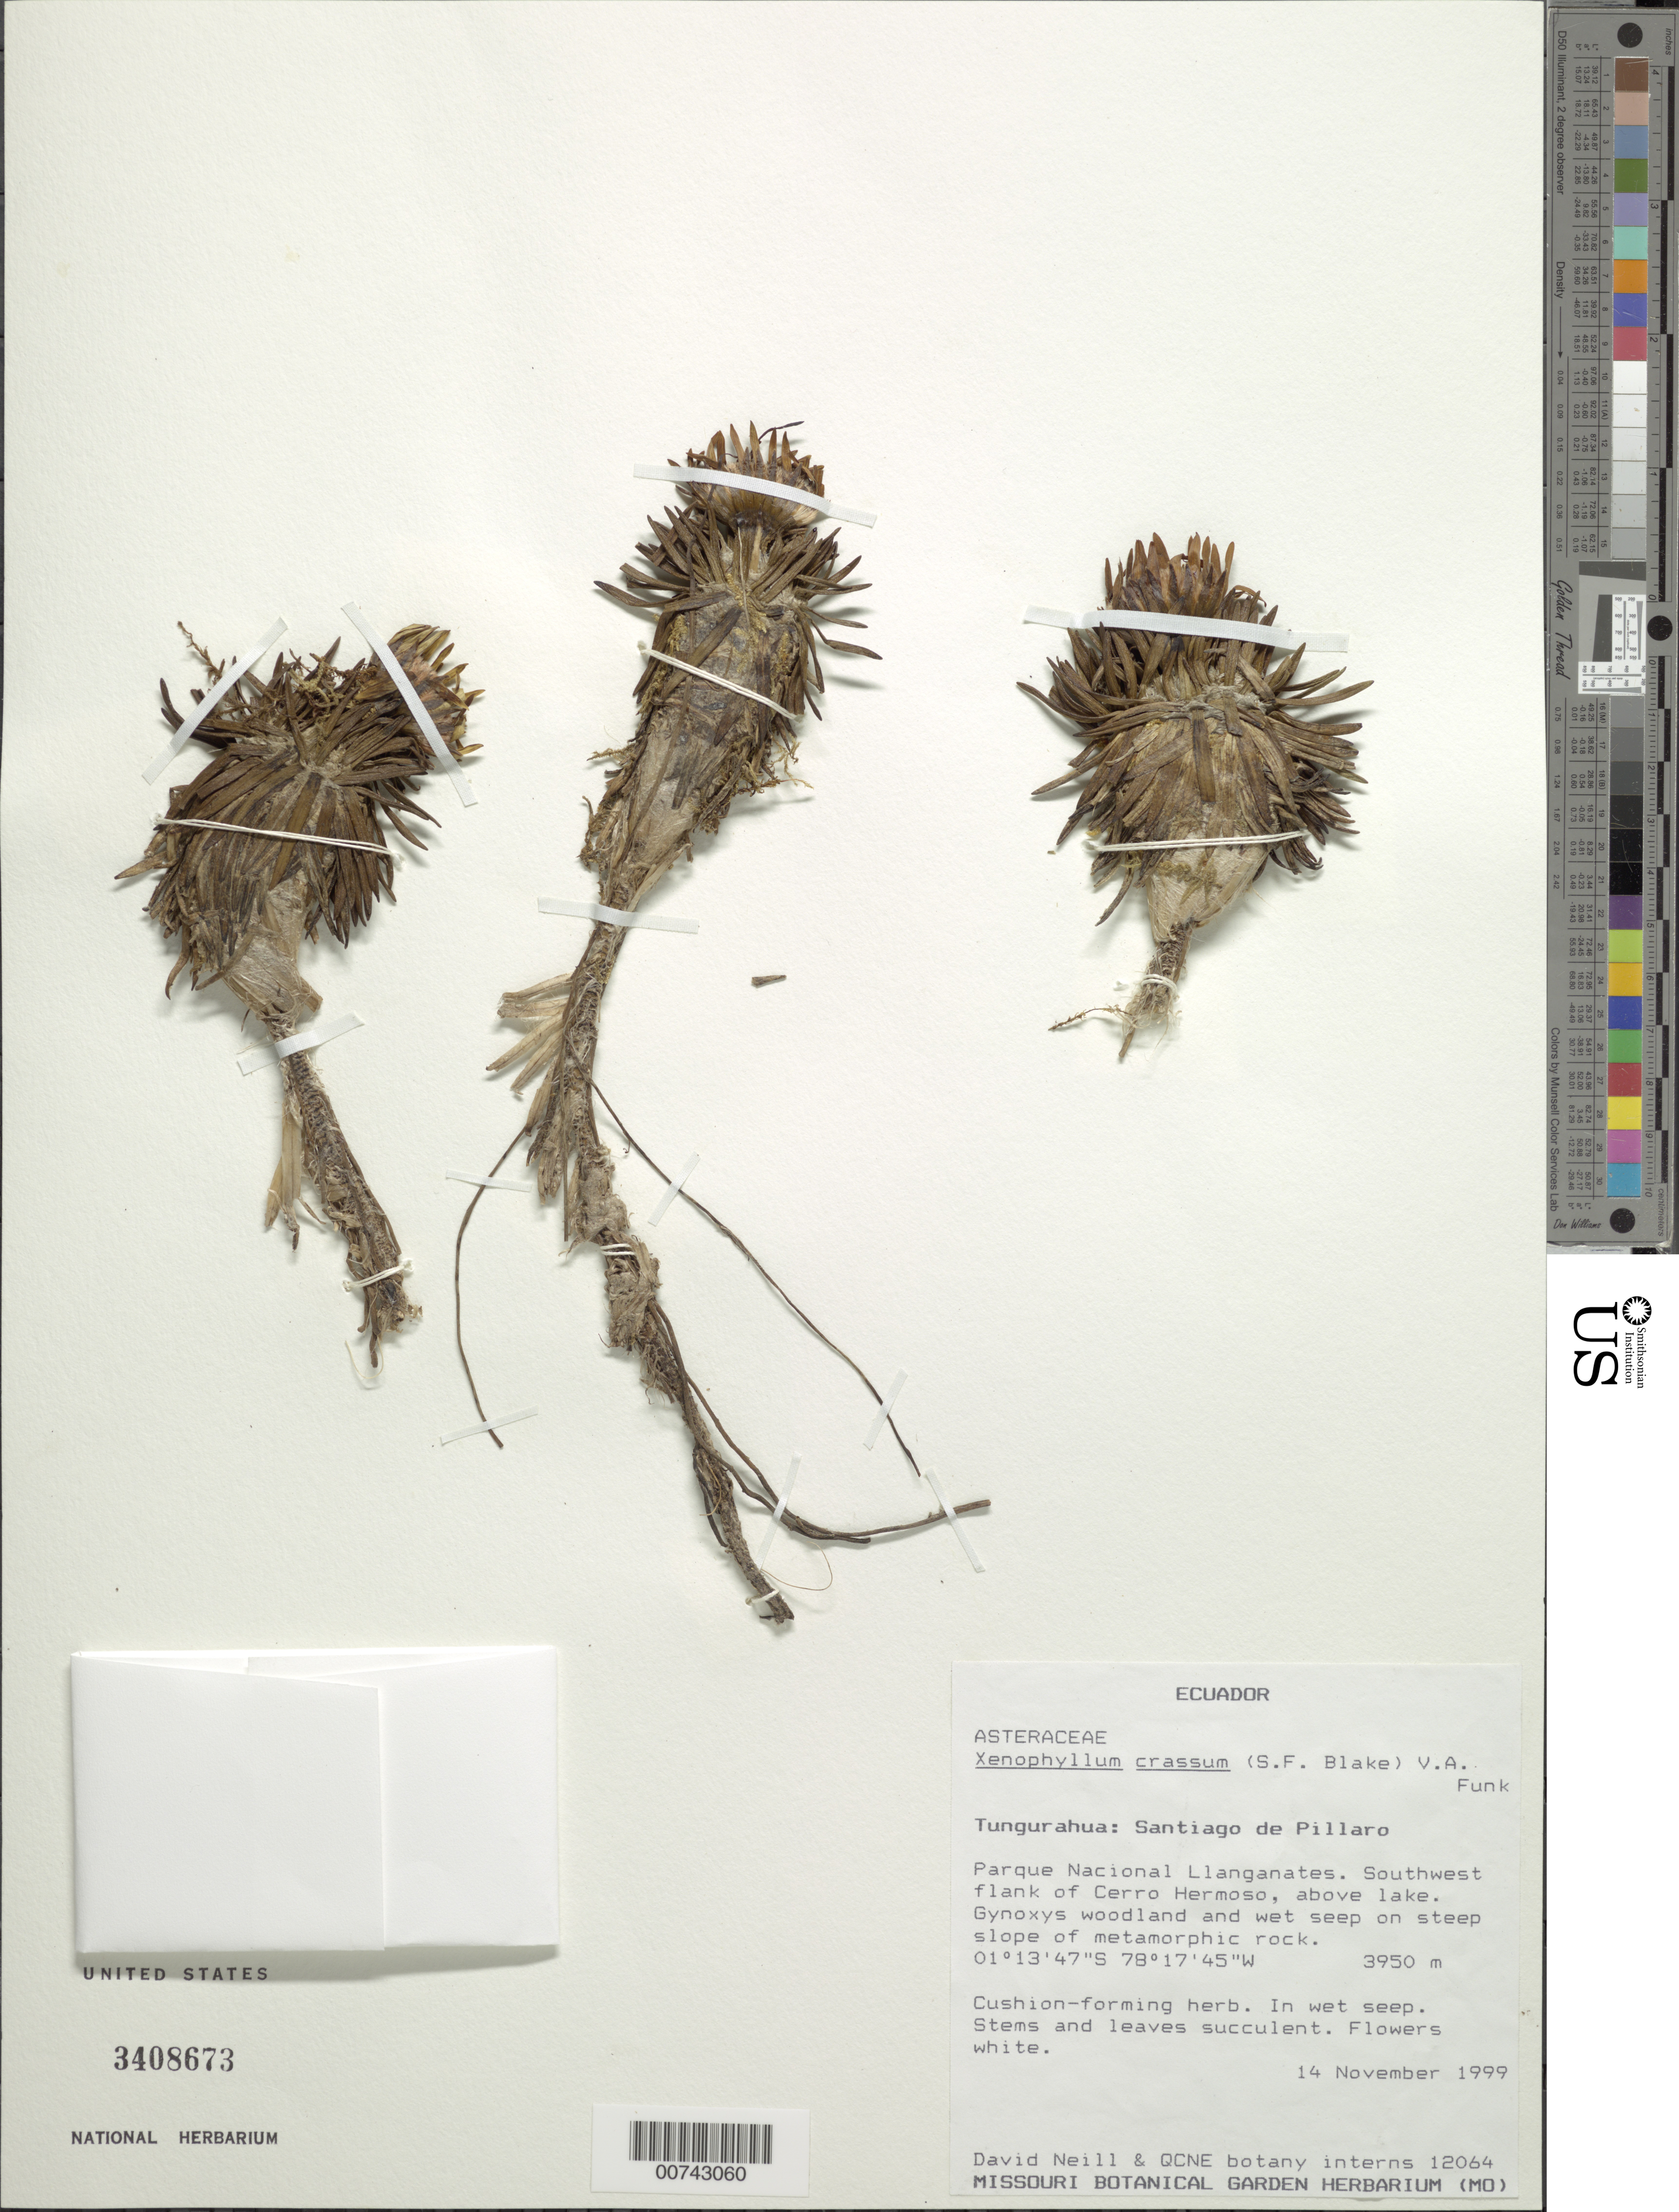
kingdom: Plantae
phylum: Tracheophyta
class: Magnoliopsida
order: Asterales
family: Asteraceae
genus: Xenophyllum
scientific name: Xenophyllum crassum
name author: (S.F. Blake) V.A. Funk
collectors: D. Neill & QCNE botany interns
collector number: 12064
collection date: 1999-11-14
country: Ecuador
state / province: Tungurahua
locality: Santiago de Pillaro: Parque Nacional Llanganates. Southwest ridge of Cerro Hermoso.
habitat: Gynoxys woodland and wet seep on steep slope of metamorphic rock.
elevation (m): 3950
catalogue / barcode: US 3408673